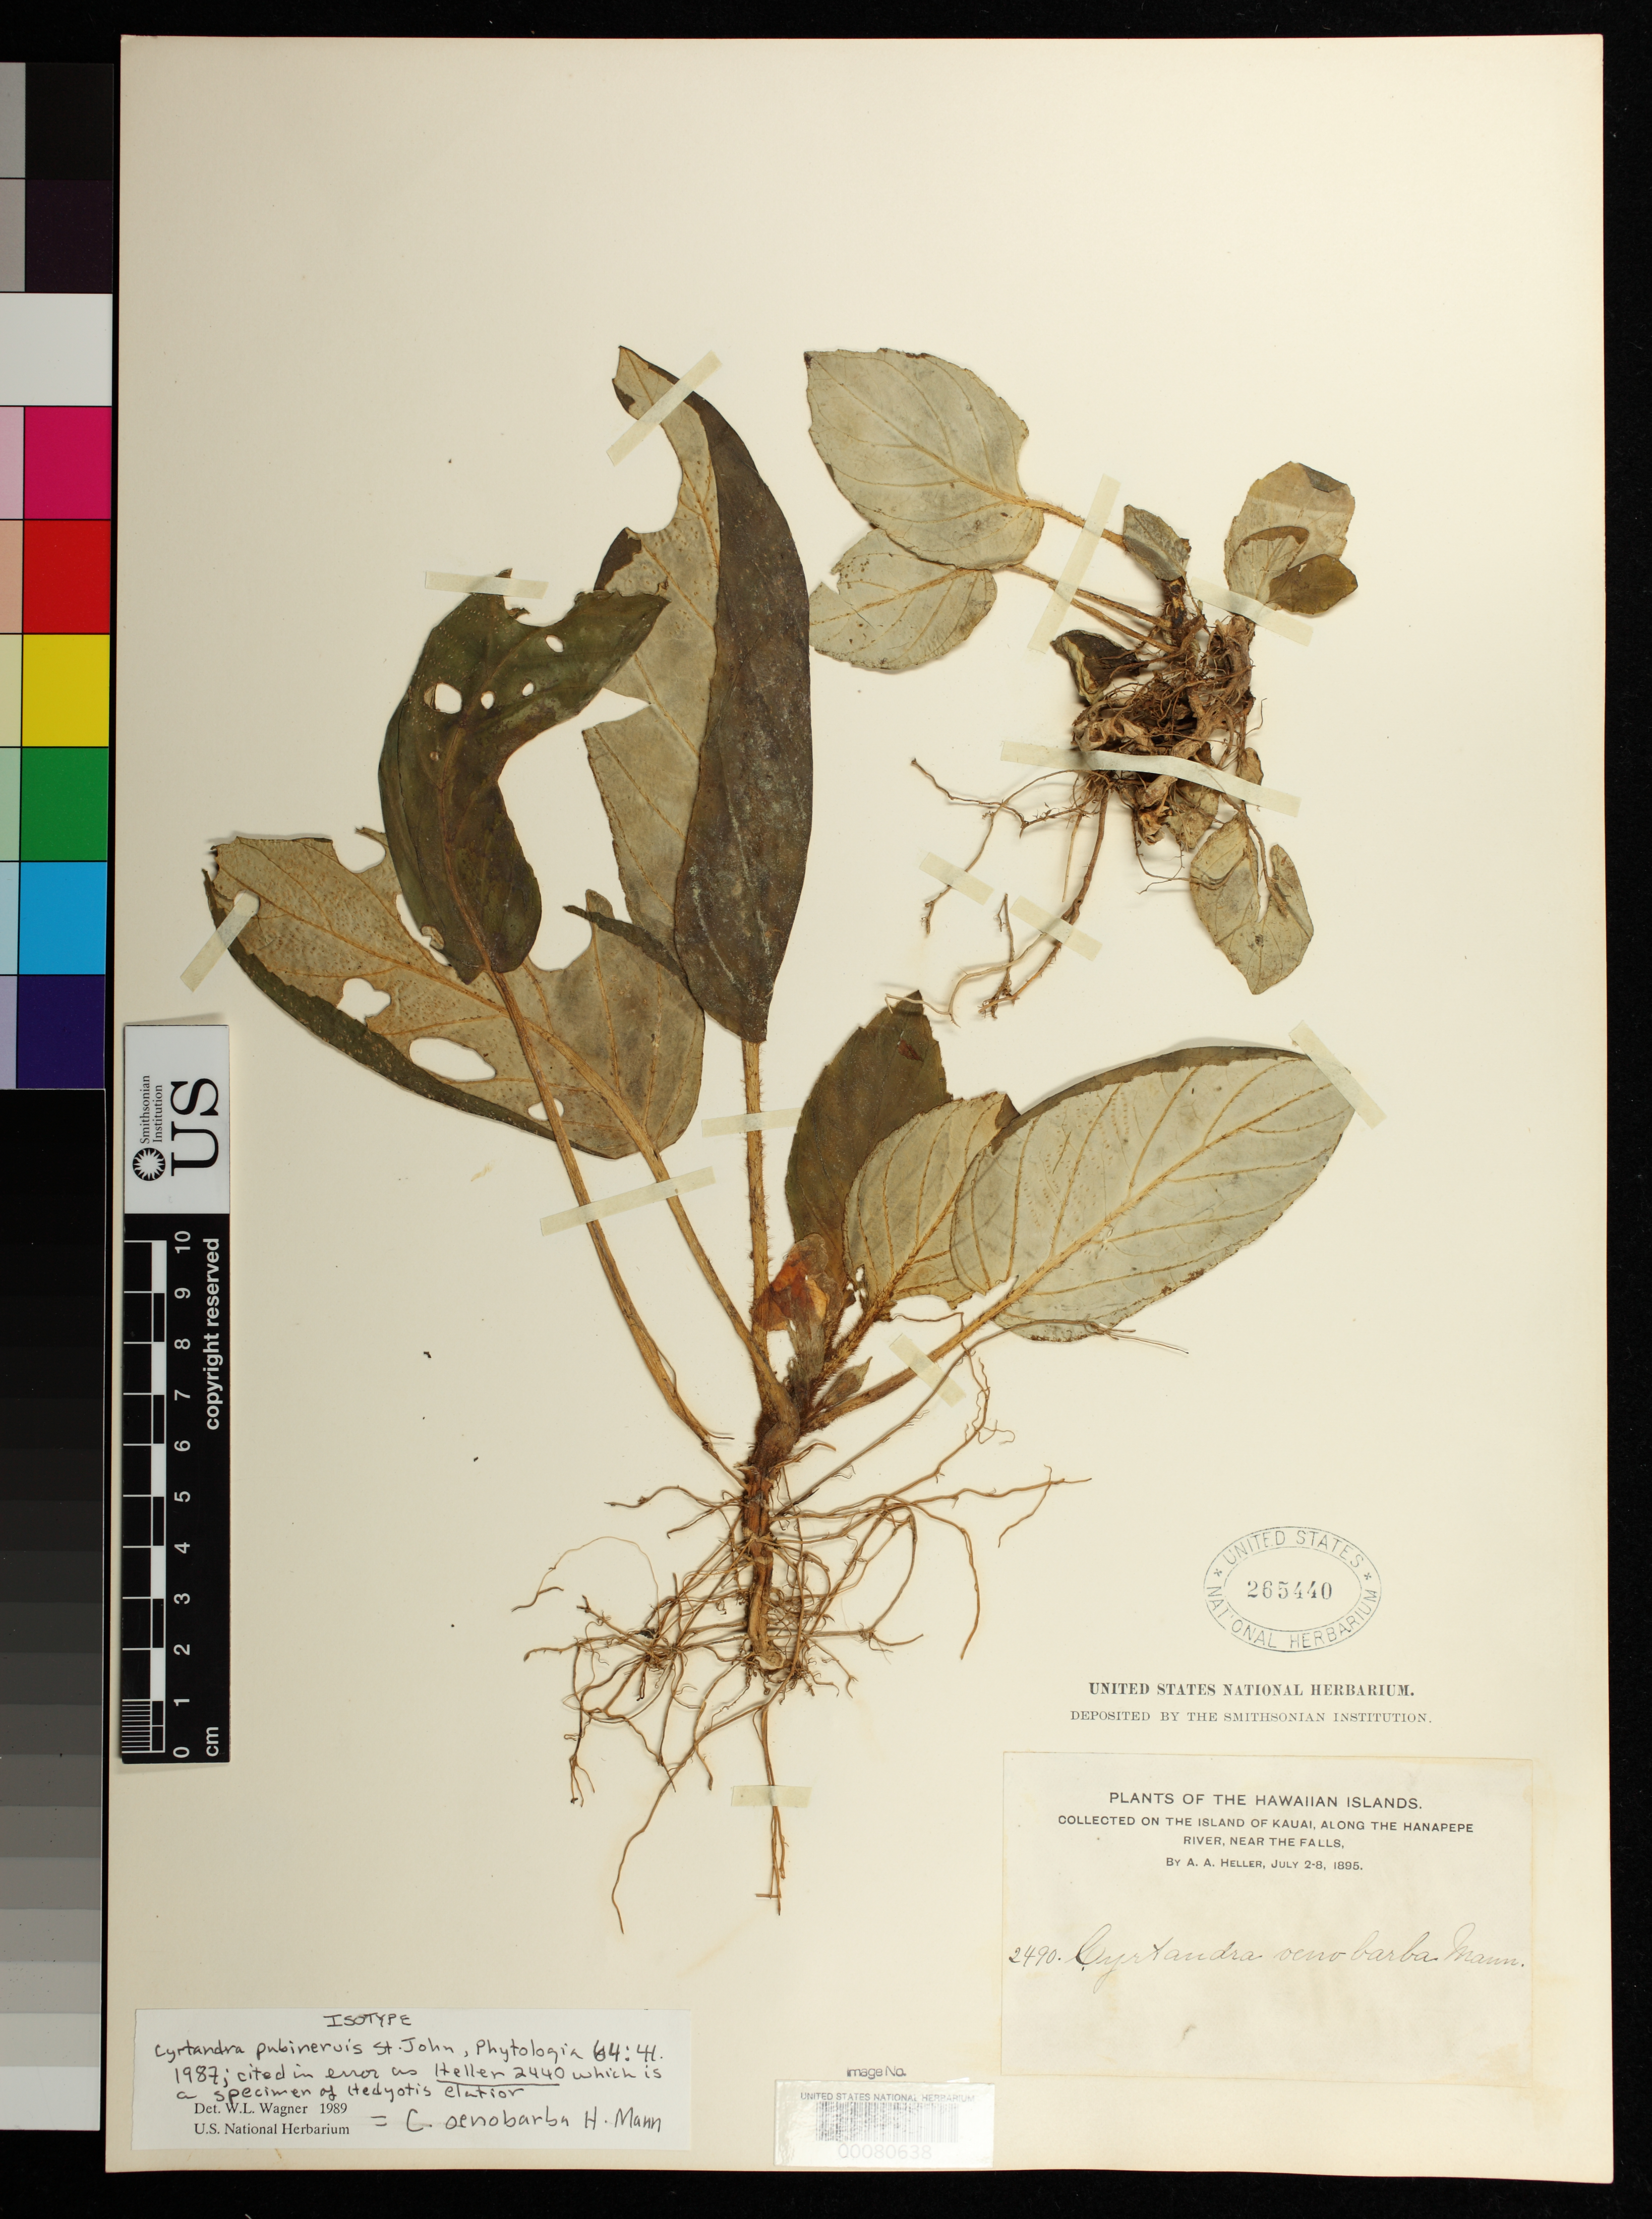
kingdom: Plantae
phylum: Tracheophyta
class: Magnoliopsida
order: Lamiales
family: Gesneriaceae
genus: Cyrtandra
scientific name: Cyrtandra pubinervis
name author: H. St. John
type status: Isotype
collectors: A. A. Heller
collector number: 2490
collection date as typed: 02 Jul 1895 to 08 Jul 1895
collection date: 1895-07-02/1895-07-08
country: United States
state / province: Hawaii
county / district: Kauai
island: Kaua'i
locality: Along Hanapepe River, near falls.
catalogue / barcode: US 265440